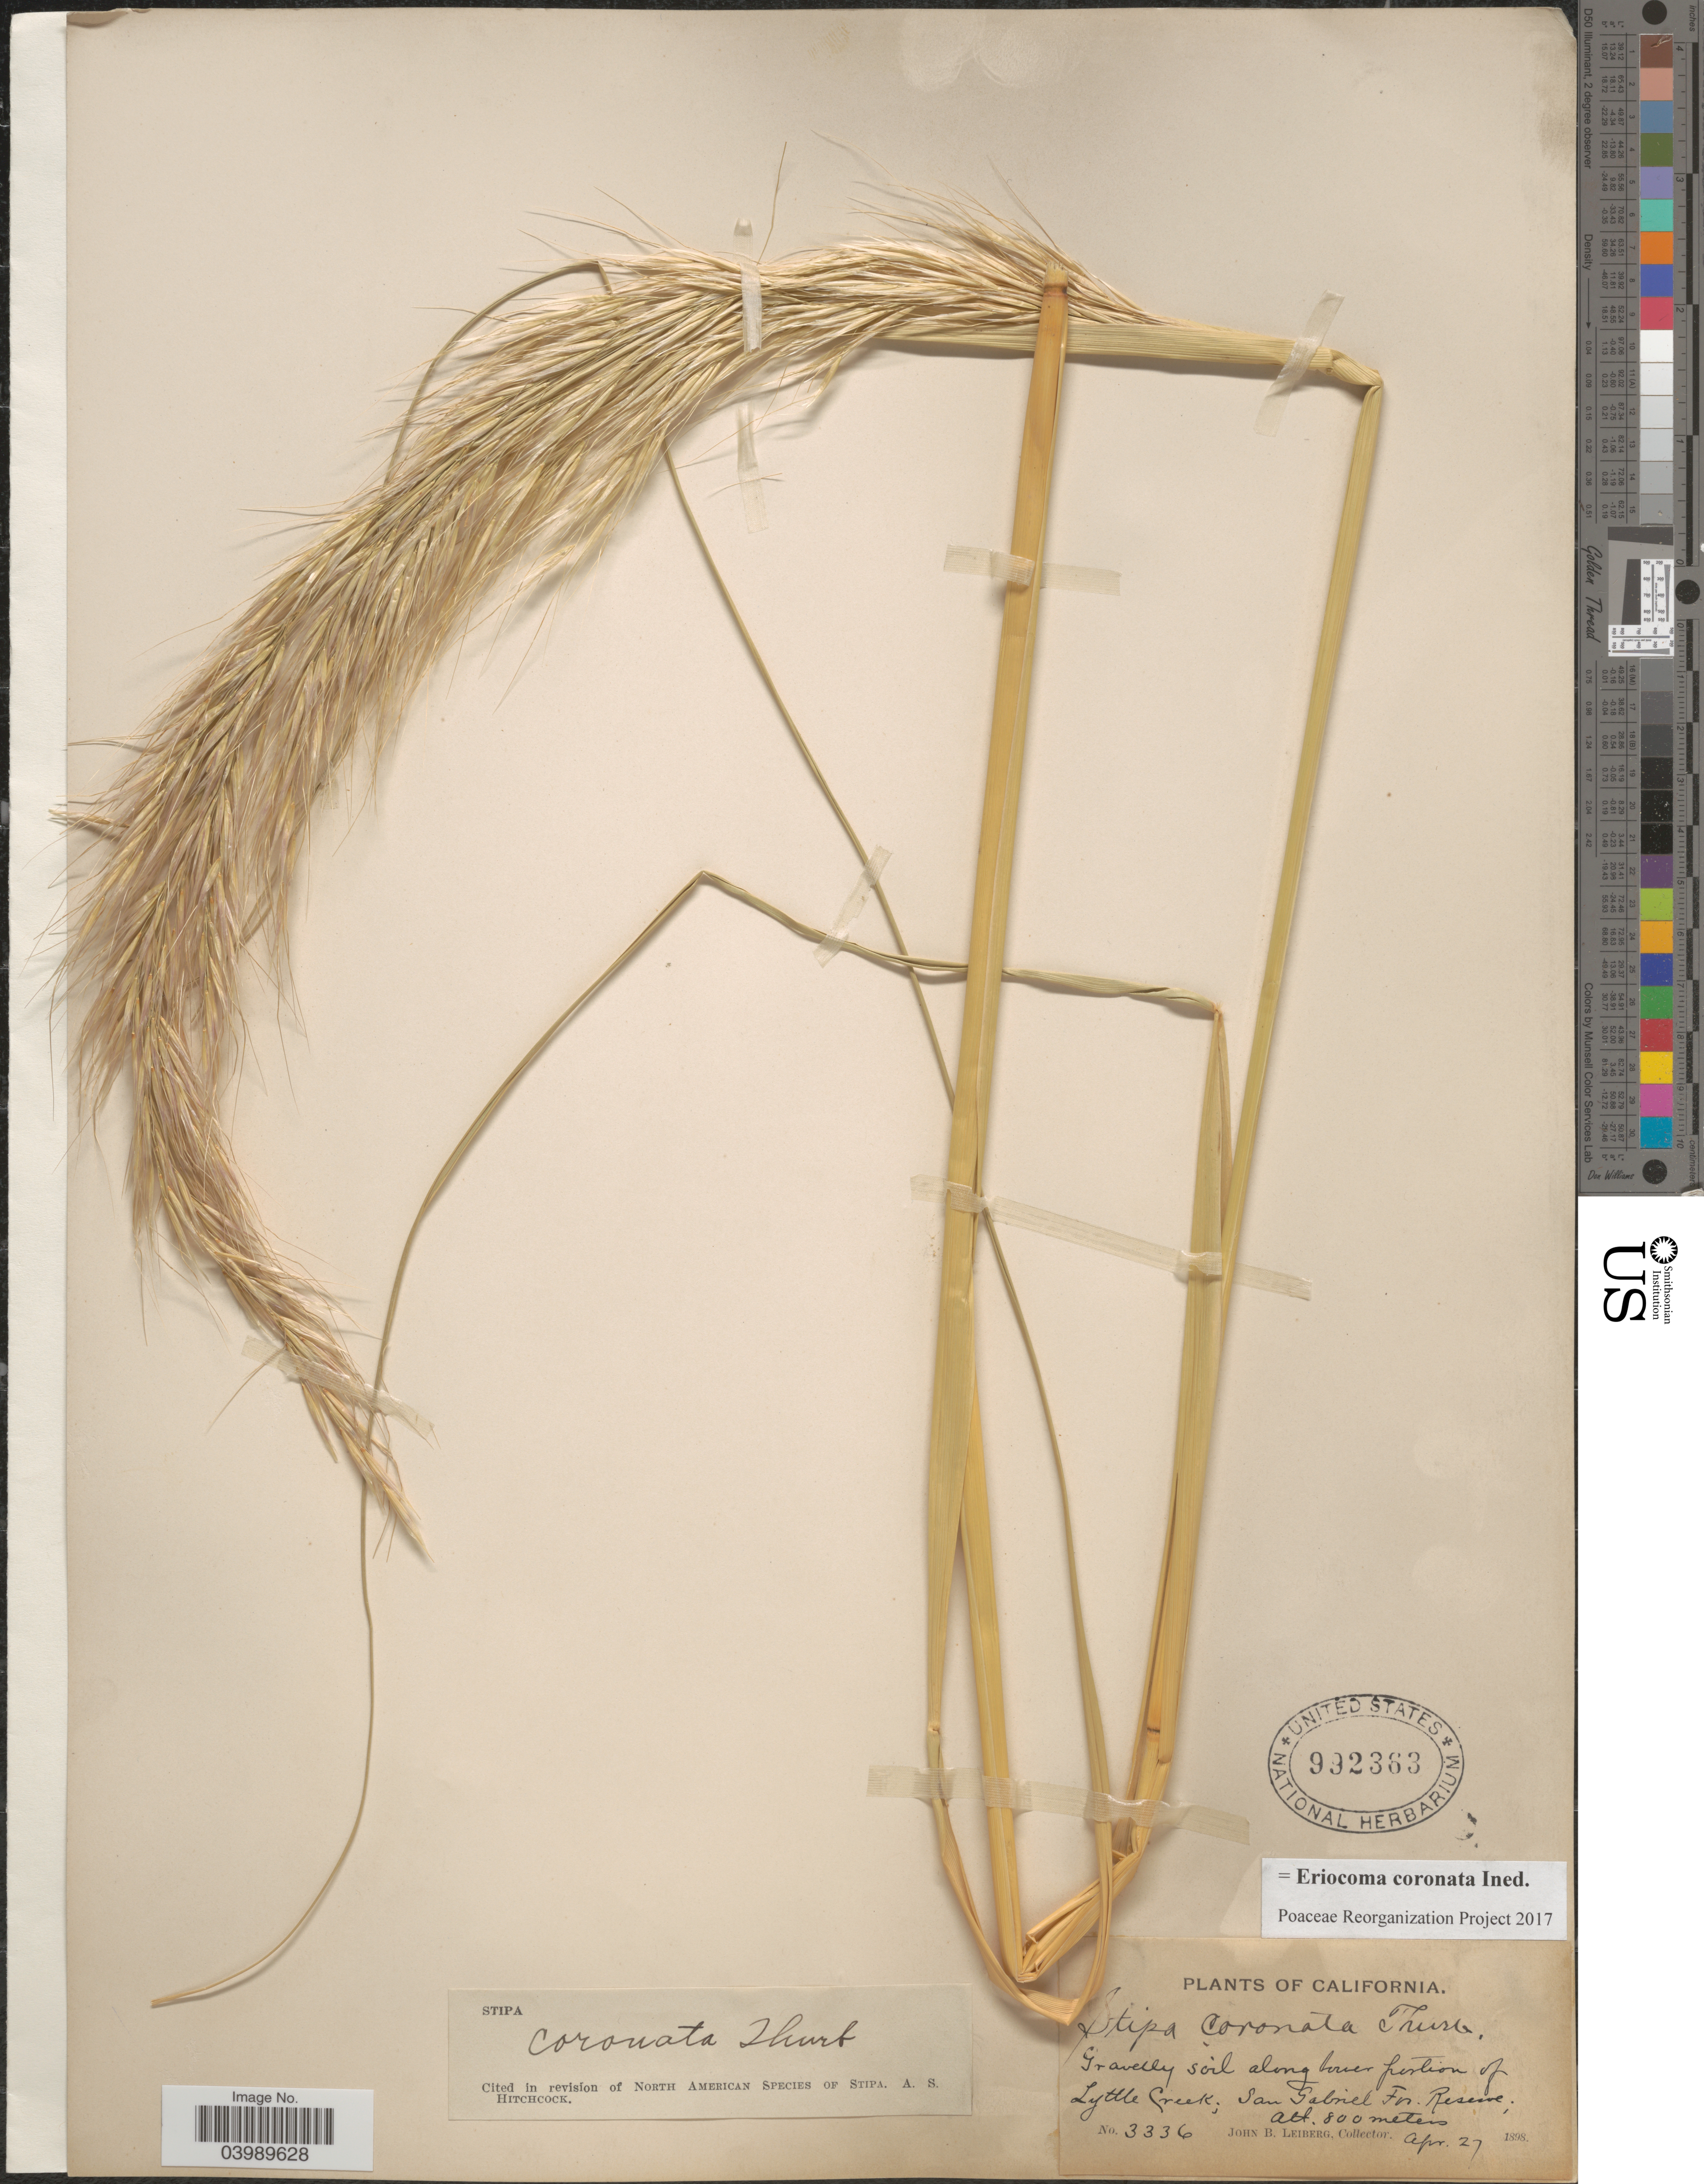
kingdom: Plantae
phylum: Tracheophyta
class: Liliopsida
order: Poales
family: Poaceae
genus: Eriocoma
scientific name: Eriocoma coronata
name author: (Thurb.) Romasch.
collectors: J. B. Leiberg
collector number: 3336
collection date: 1898-04-27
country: United States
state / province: California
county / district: Los Angeles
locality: Gravelly soil along lower portion of Lyttle Creek; San Gabriel For. Reserve.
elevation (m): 800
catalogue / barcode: US 992363